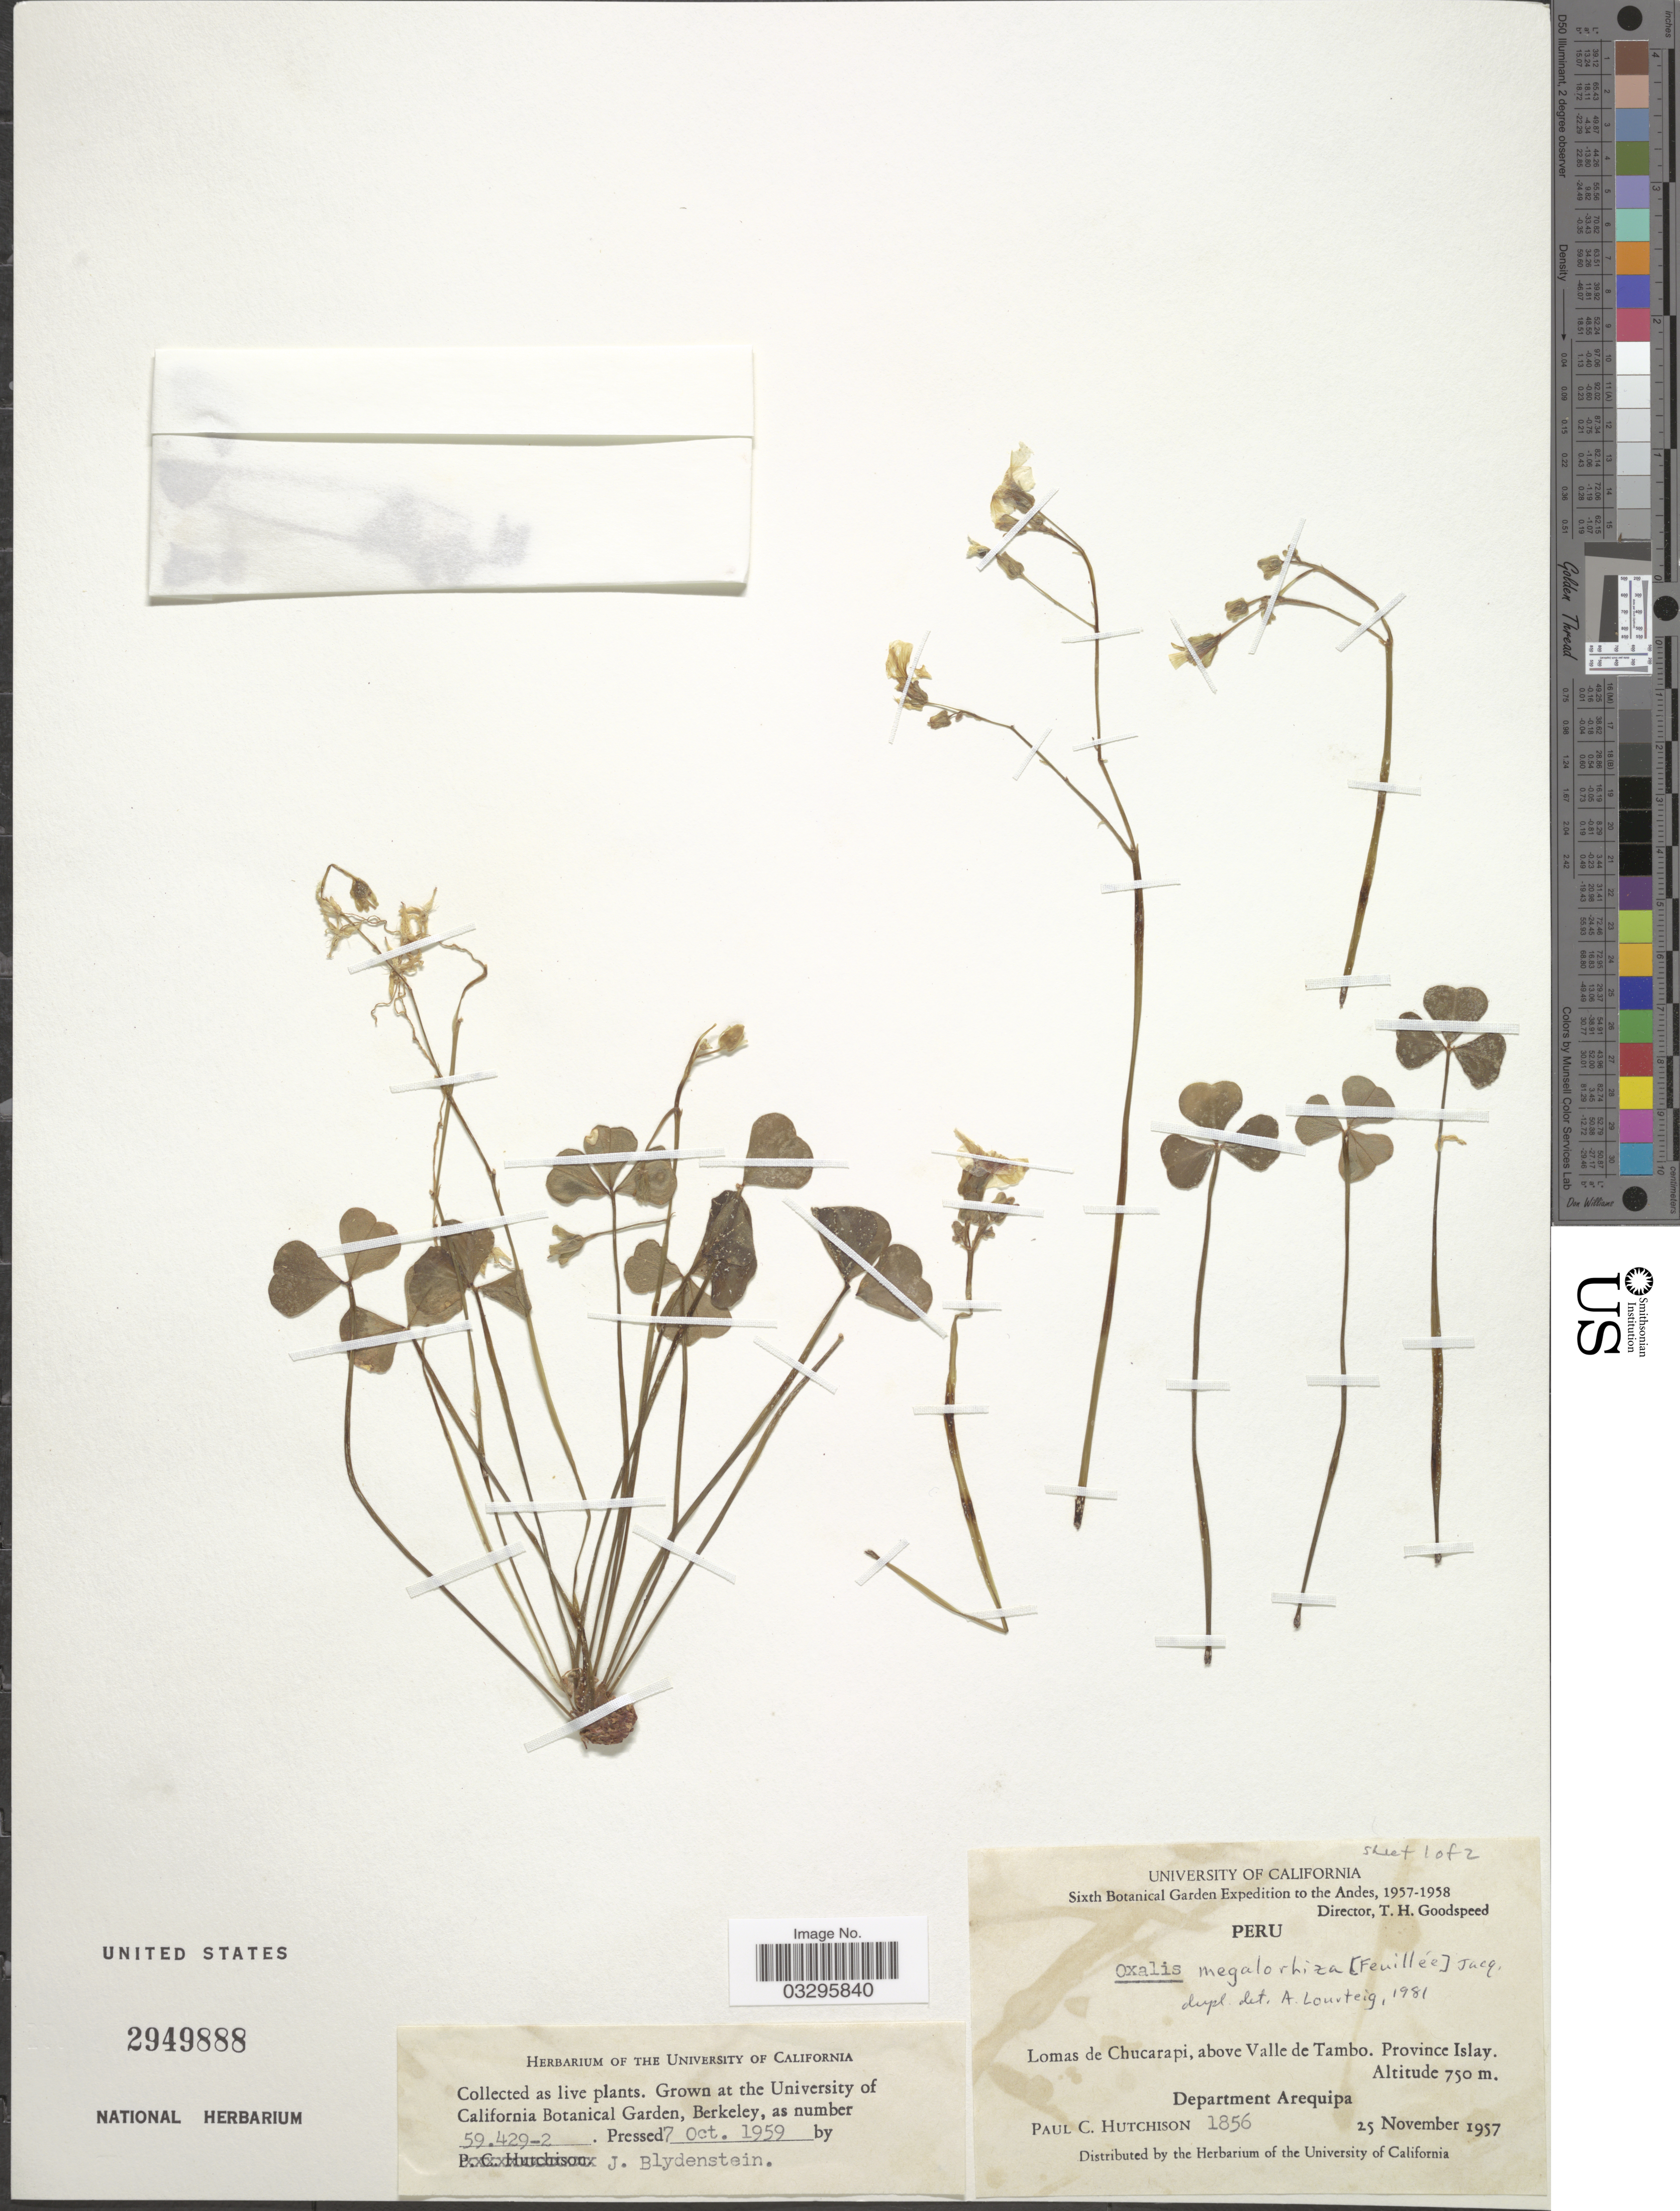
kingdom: Plantae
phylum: Tracheophyta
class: Magnoliopsida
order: Oxalidales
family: Oxalidaceae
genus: Oxalis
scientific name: Oxalis megalorrhiza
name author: Jacq.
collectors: P. C. Hutchison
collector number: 1856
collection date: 1957-11-25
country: Peru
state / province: Arequipa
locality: Andes. Lomas de Chucarapi, above Valle de Tambo, Province Islay. Department Arequipa.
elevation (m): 750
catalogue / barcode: US 2949888